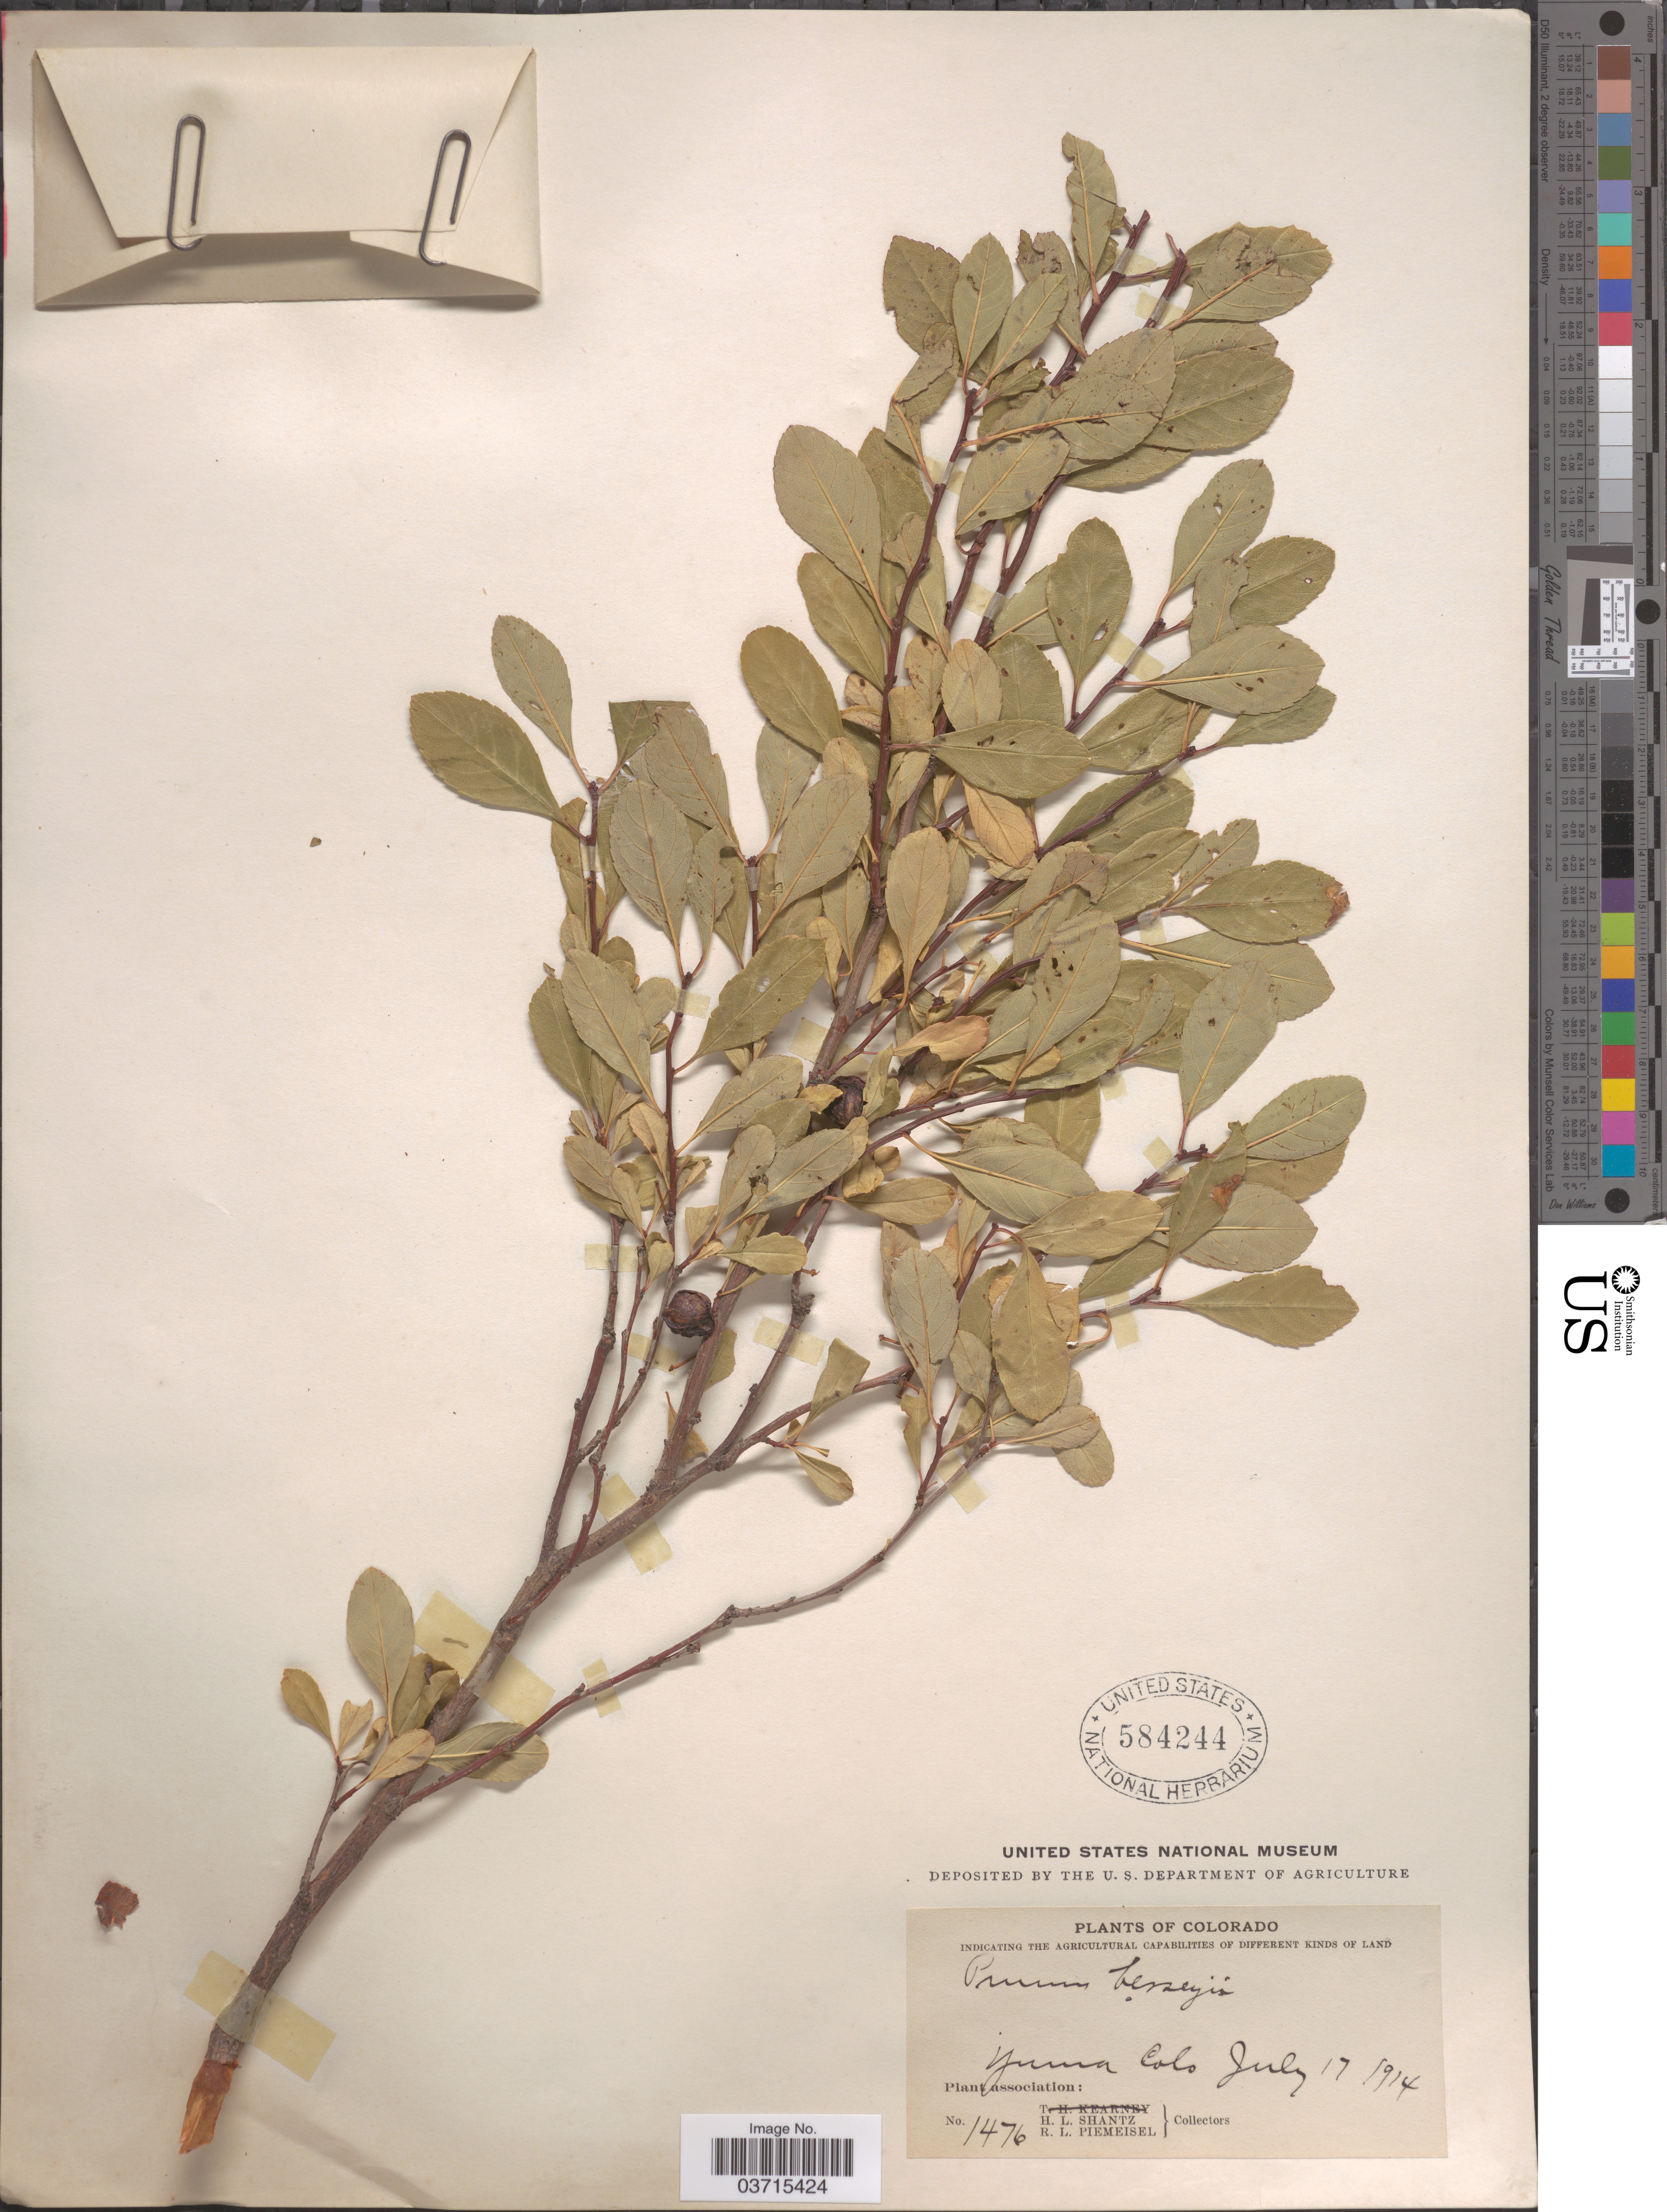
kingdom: Plantae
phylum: Tracheophyta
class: Magnoliopsida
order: Rosales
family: Rosaceae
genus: Prunus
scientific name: Prunus besseyi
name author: L.H. Bailey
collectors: H. Shantz & R. L. Piemeisel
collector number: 1476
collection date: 1914-07-17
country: United States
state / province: Colorado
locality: Yuma.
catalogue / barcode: US 584244